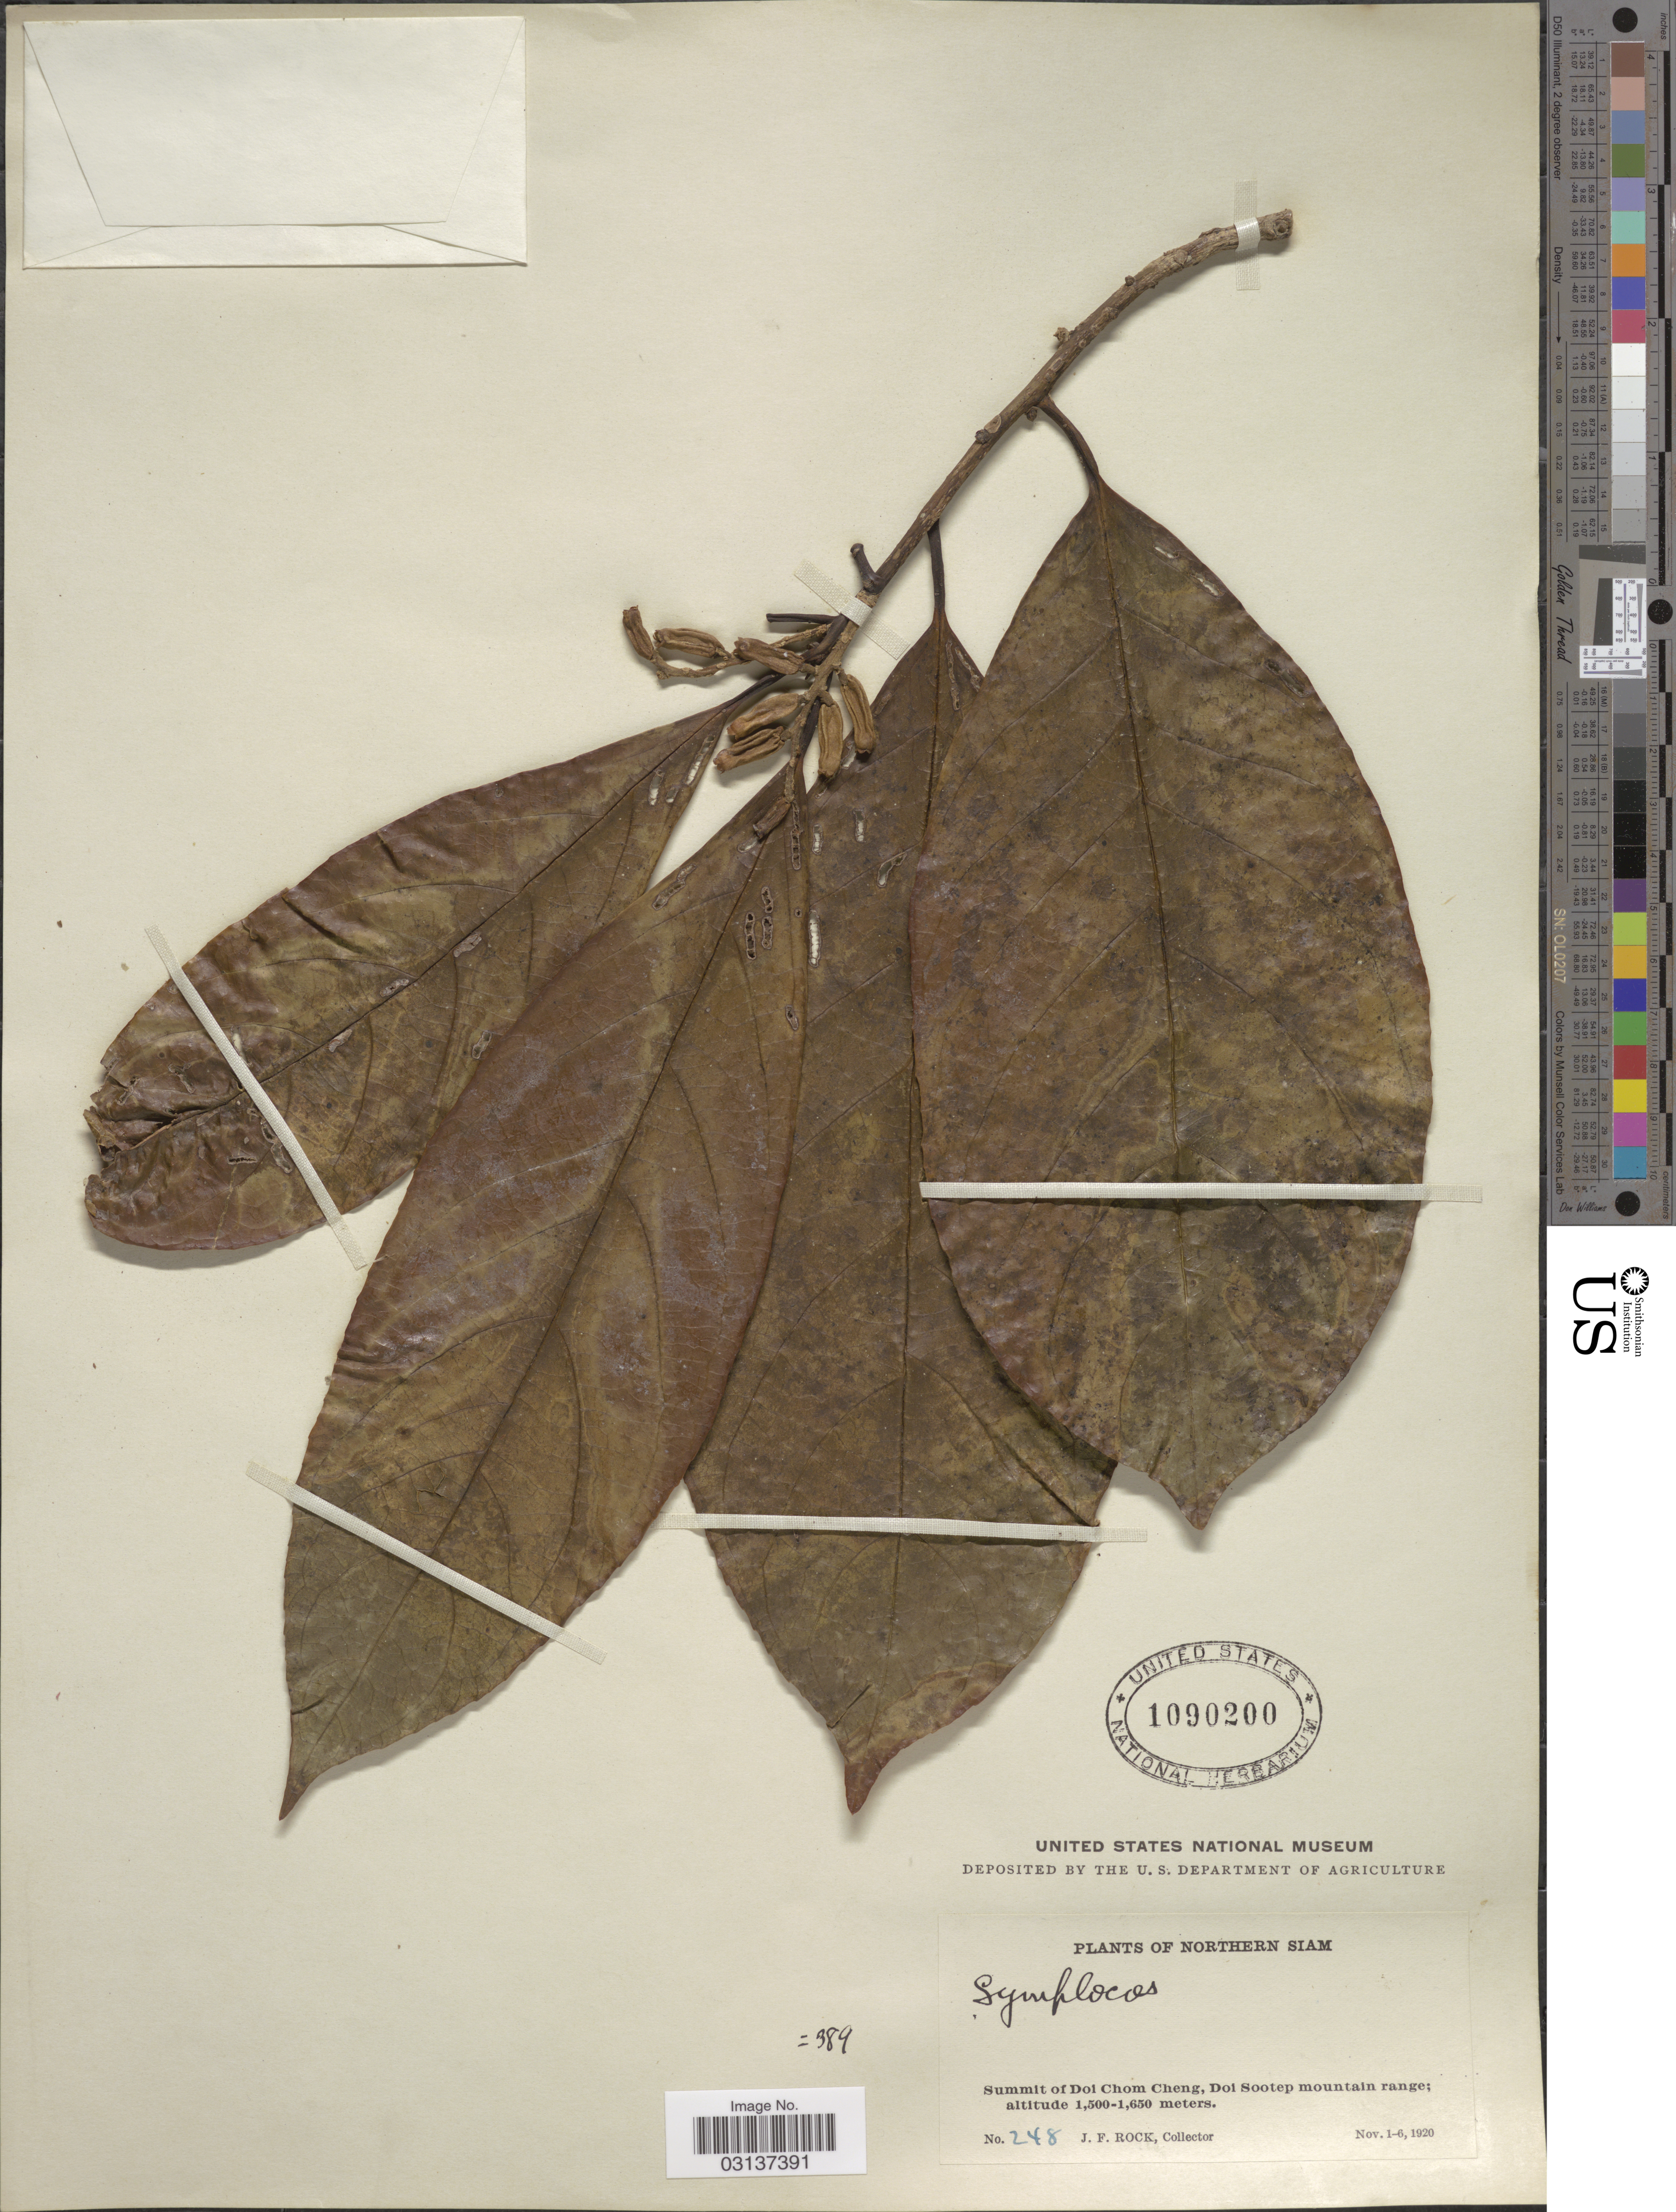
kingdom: Plantae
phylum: Tracheophyta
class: Magnoliopsida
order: Ericales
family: Symplocaceae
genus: Symplocos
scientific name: Symplocos sp.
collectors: J. Rock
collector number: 248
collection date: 1920-11-01/1920-11-06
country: Thailand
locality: Northern Siam. Summit of Doi Chom Cheng, Doi Sootep mountain range.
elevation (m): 1500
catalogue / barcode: US 1090200